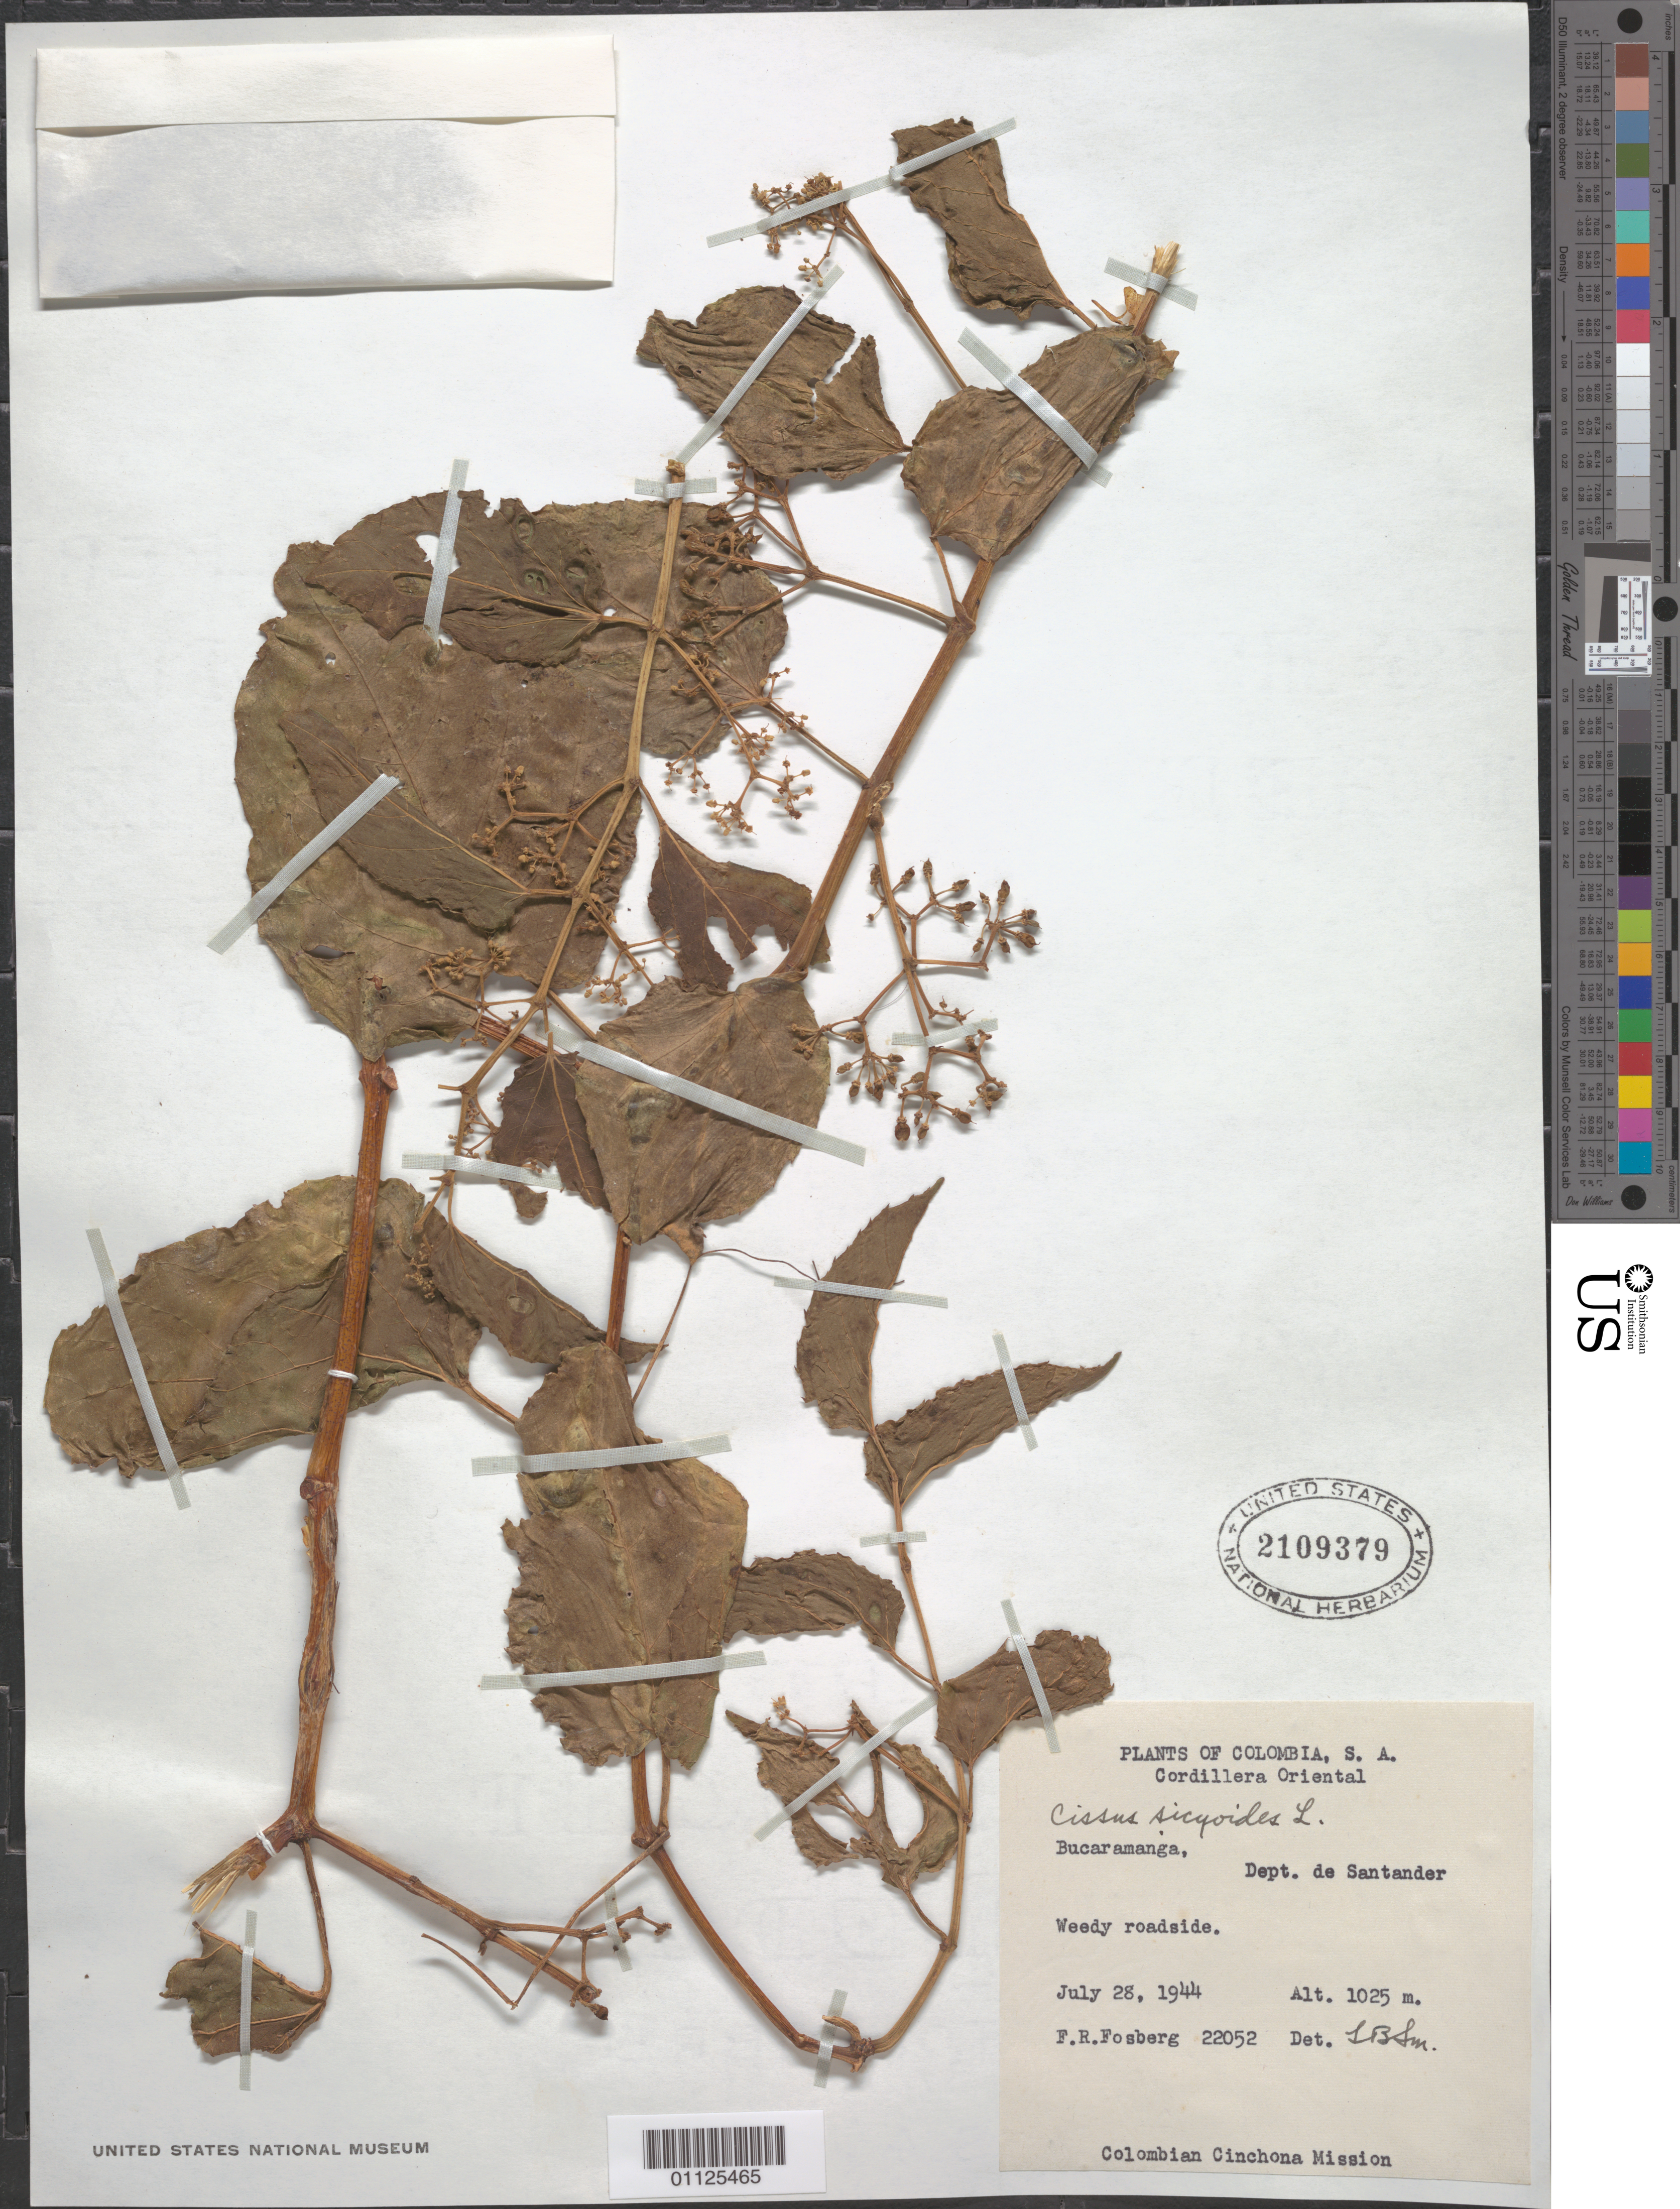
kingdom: Plantae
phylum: Tracheophyta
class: Magnoliopsida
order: Vitales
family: Vitaceae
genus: Cissus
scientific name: Cissus verticillata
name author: (L.) Nicolson & C.E. Jarvis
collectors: F. R. Fosberg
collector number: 22052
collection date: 1944-07-28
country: Colombia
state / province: Santander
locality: Bucaramanga. Dept. de Santander.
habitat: Weedy roadside.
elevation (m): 1025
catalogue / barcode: US 2109379